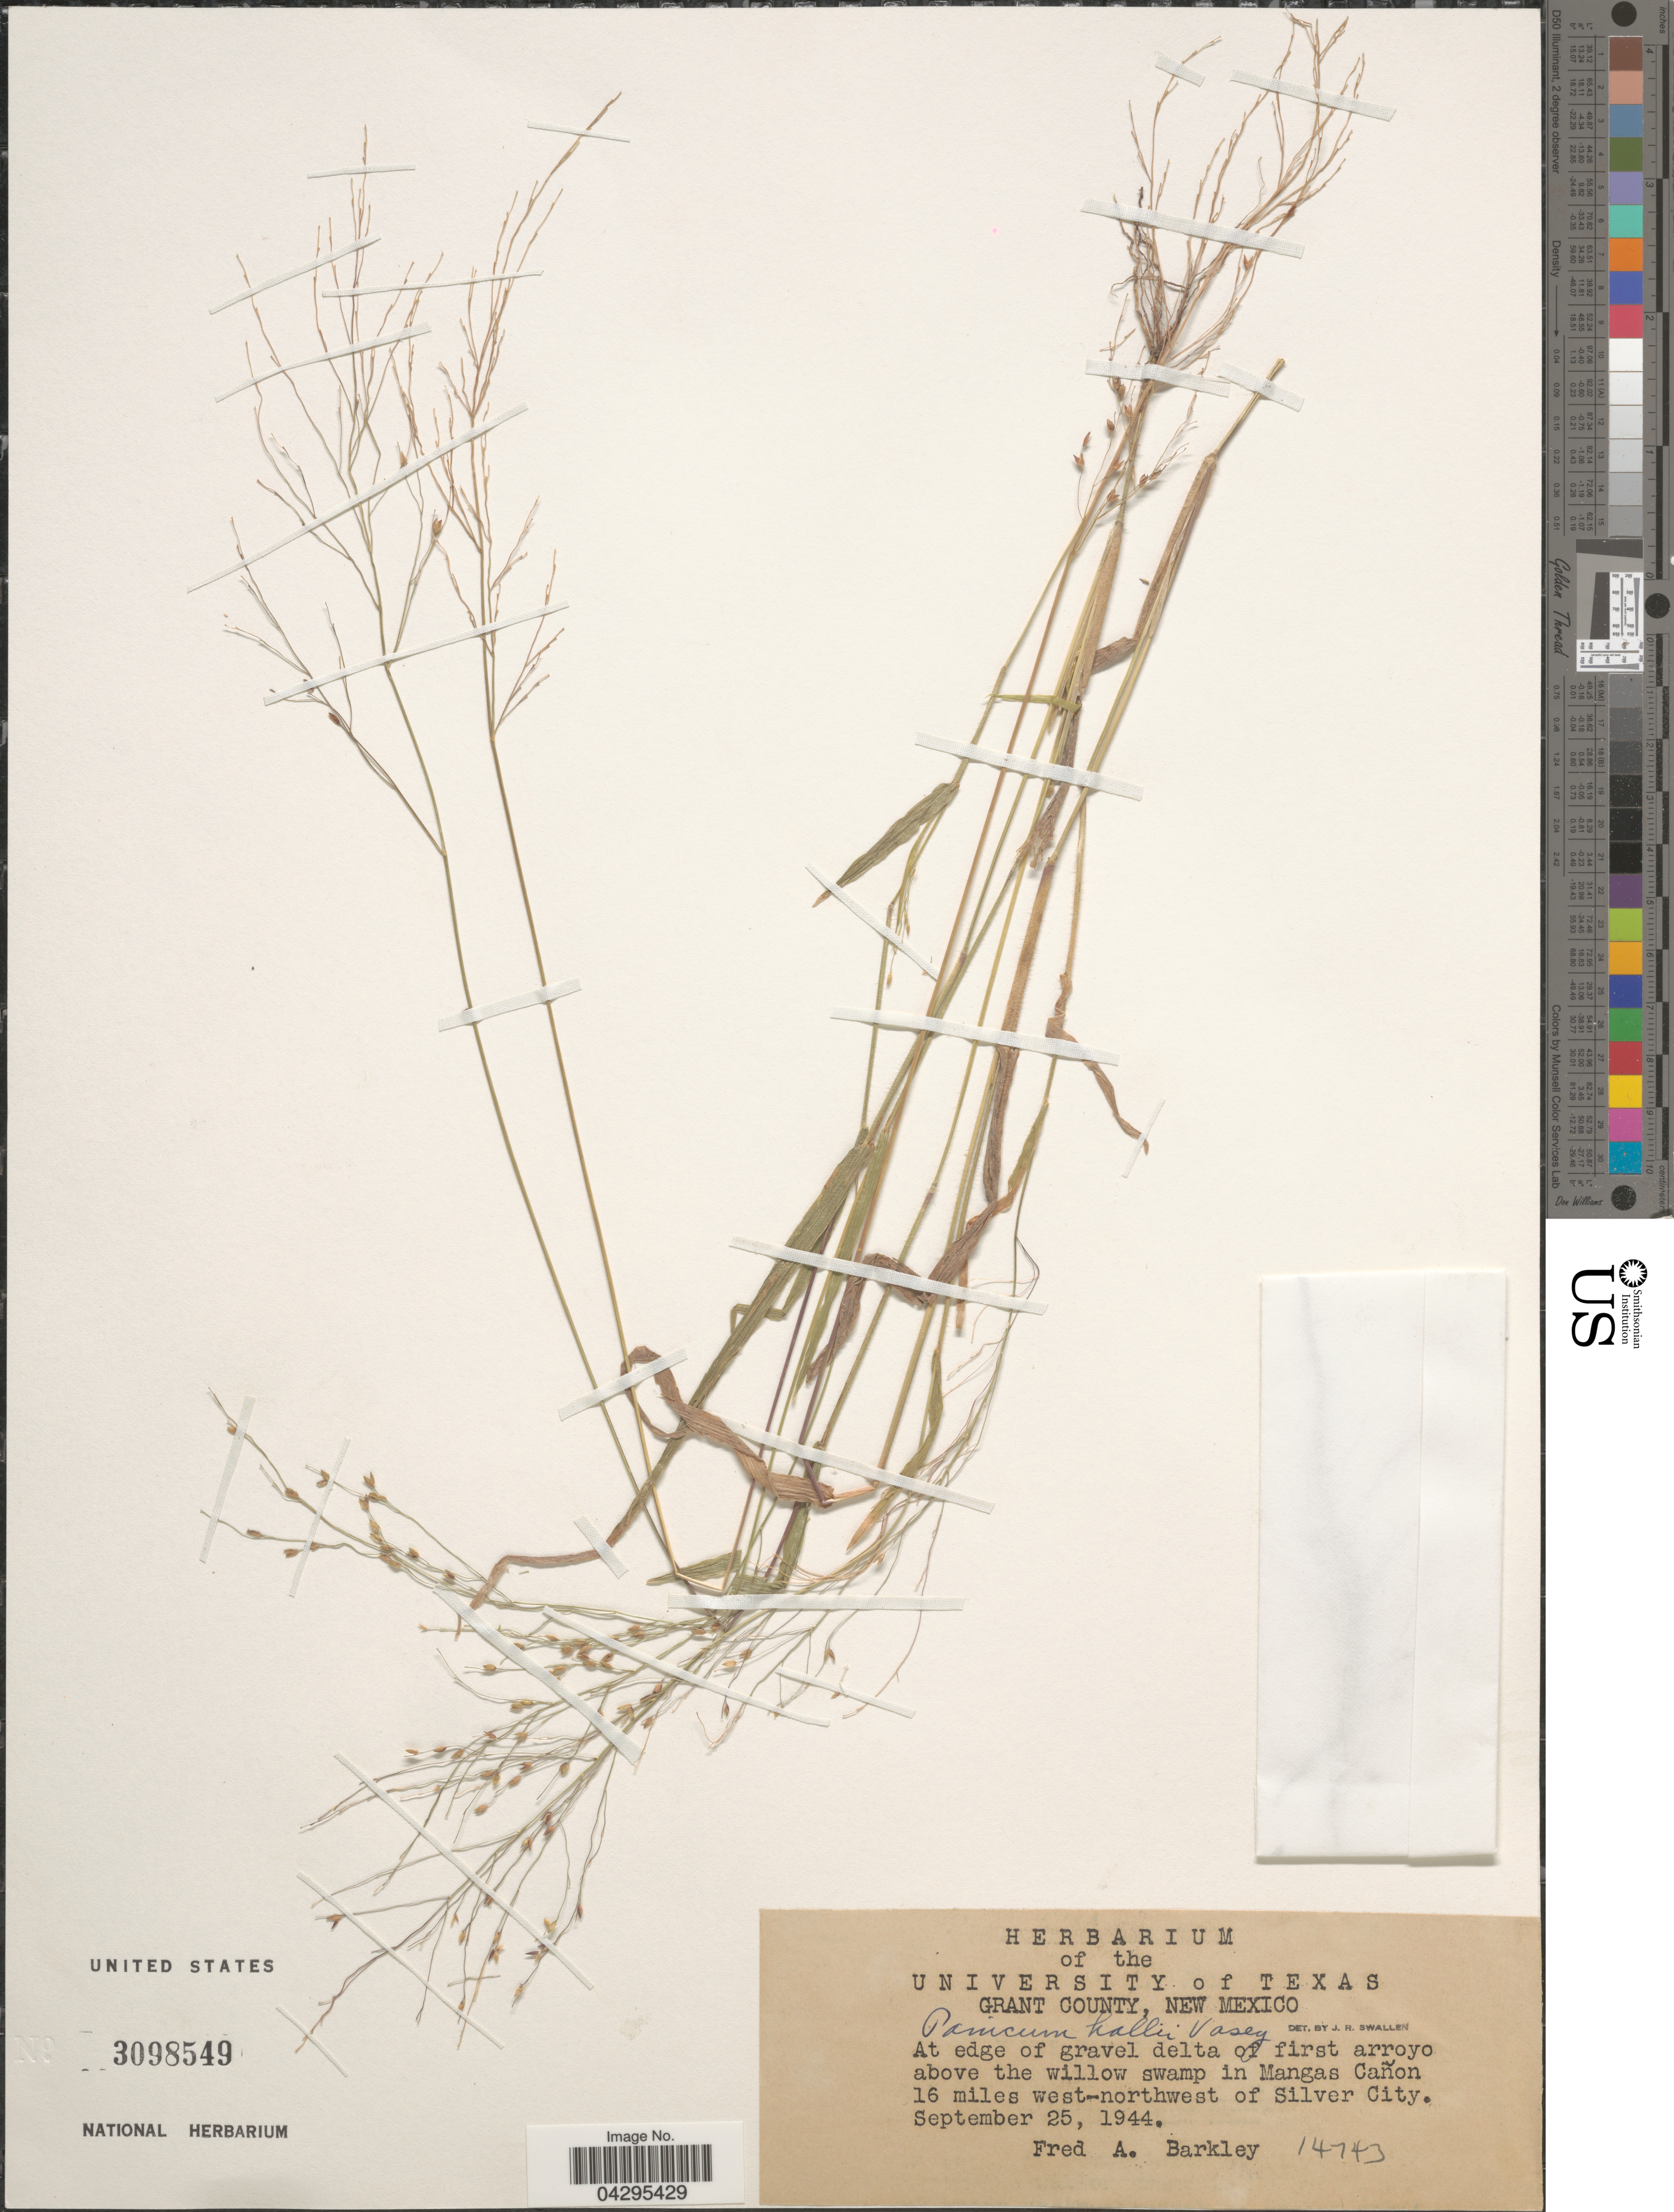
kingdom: Plantae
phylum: Tracheophyta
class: Liliopsida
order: Poales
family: Poaceae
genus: Panicum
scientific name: Panicum hallii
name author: Vasey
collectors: F. A. Barkley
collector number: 14743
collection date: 1944-09-25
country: United States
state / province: New Mexico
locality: Grant County. At edge of gravel delta of first arroyo above the willow swamp in Mangas Cañon 16 miles west-northwest of Silver City.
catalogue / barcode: US 3098549